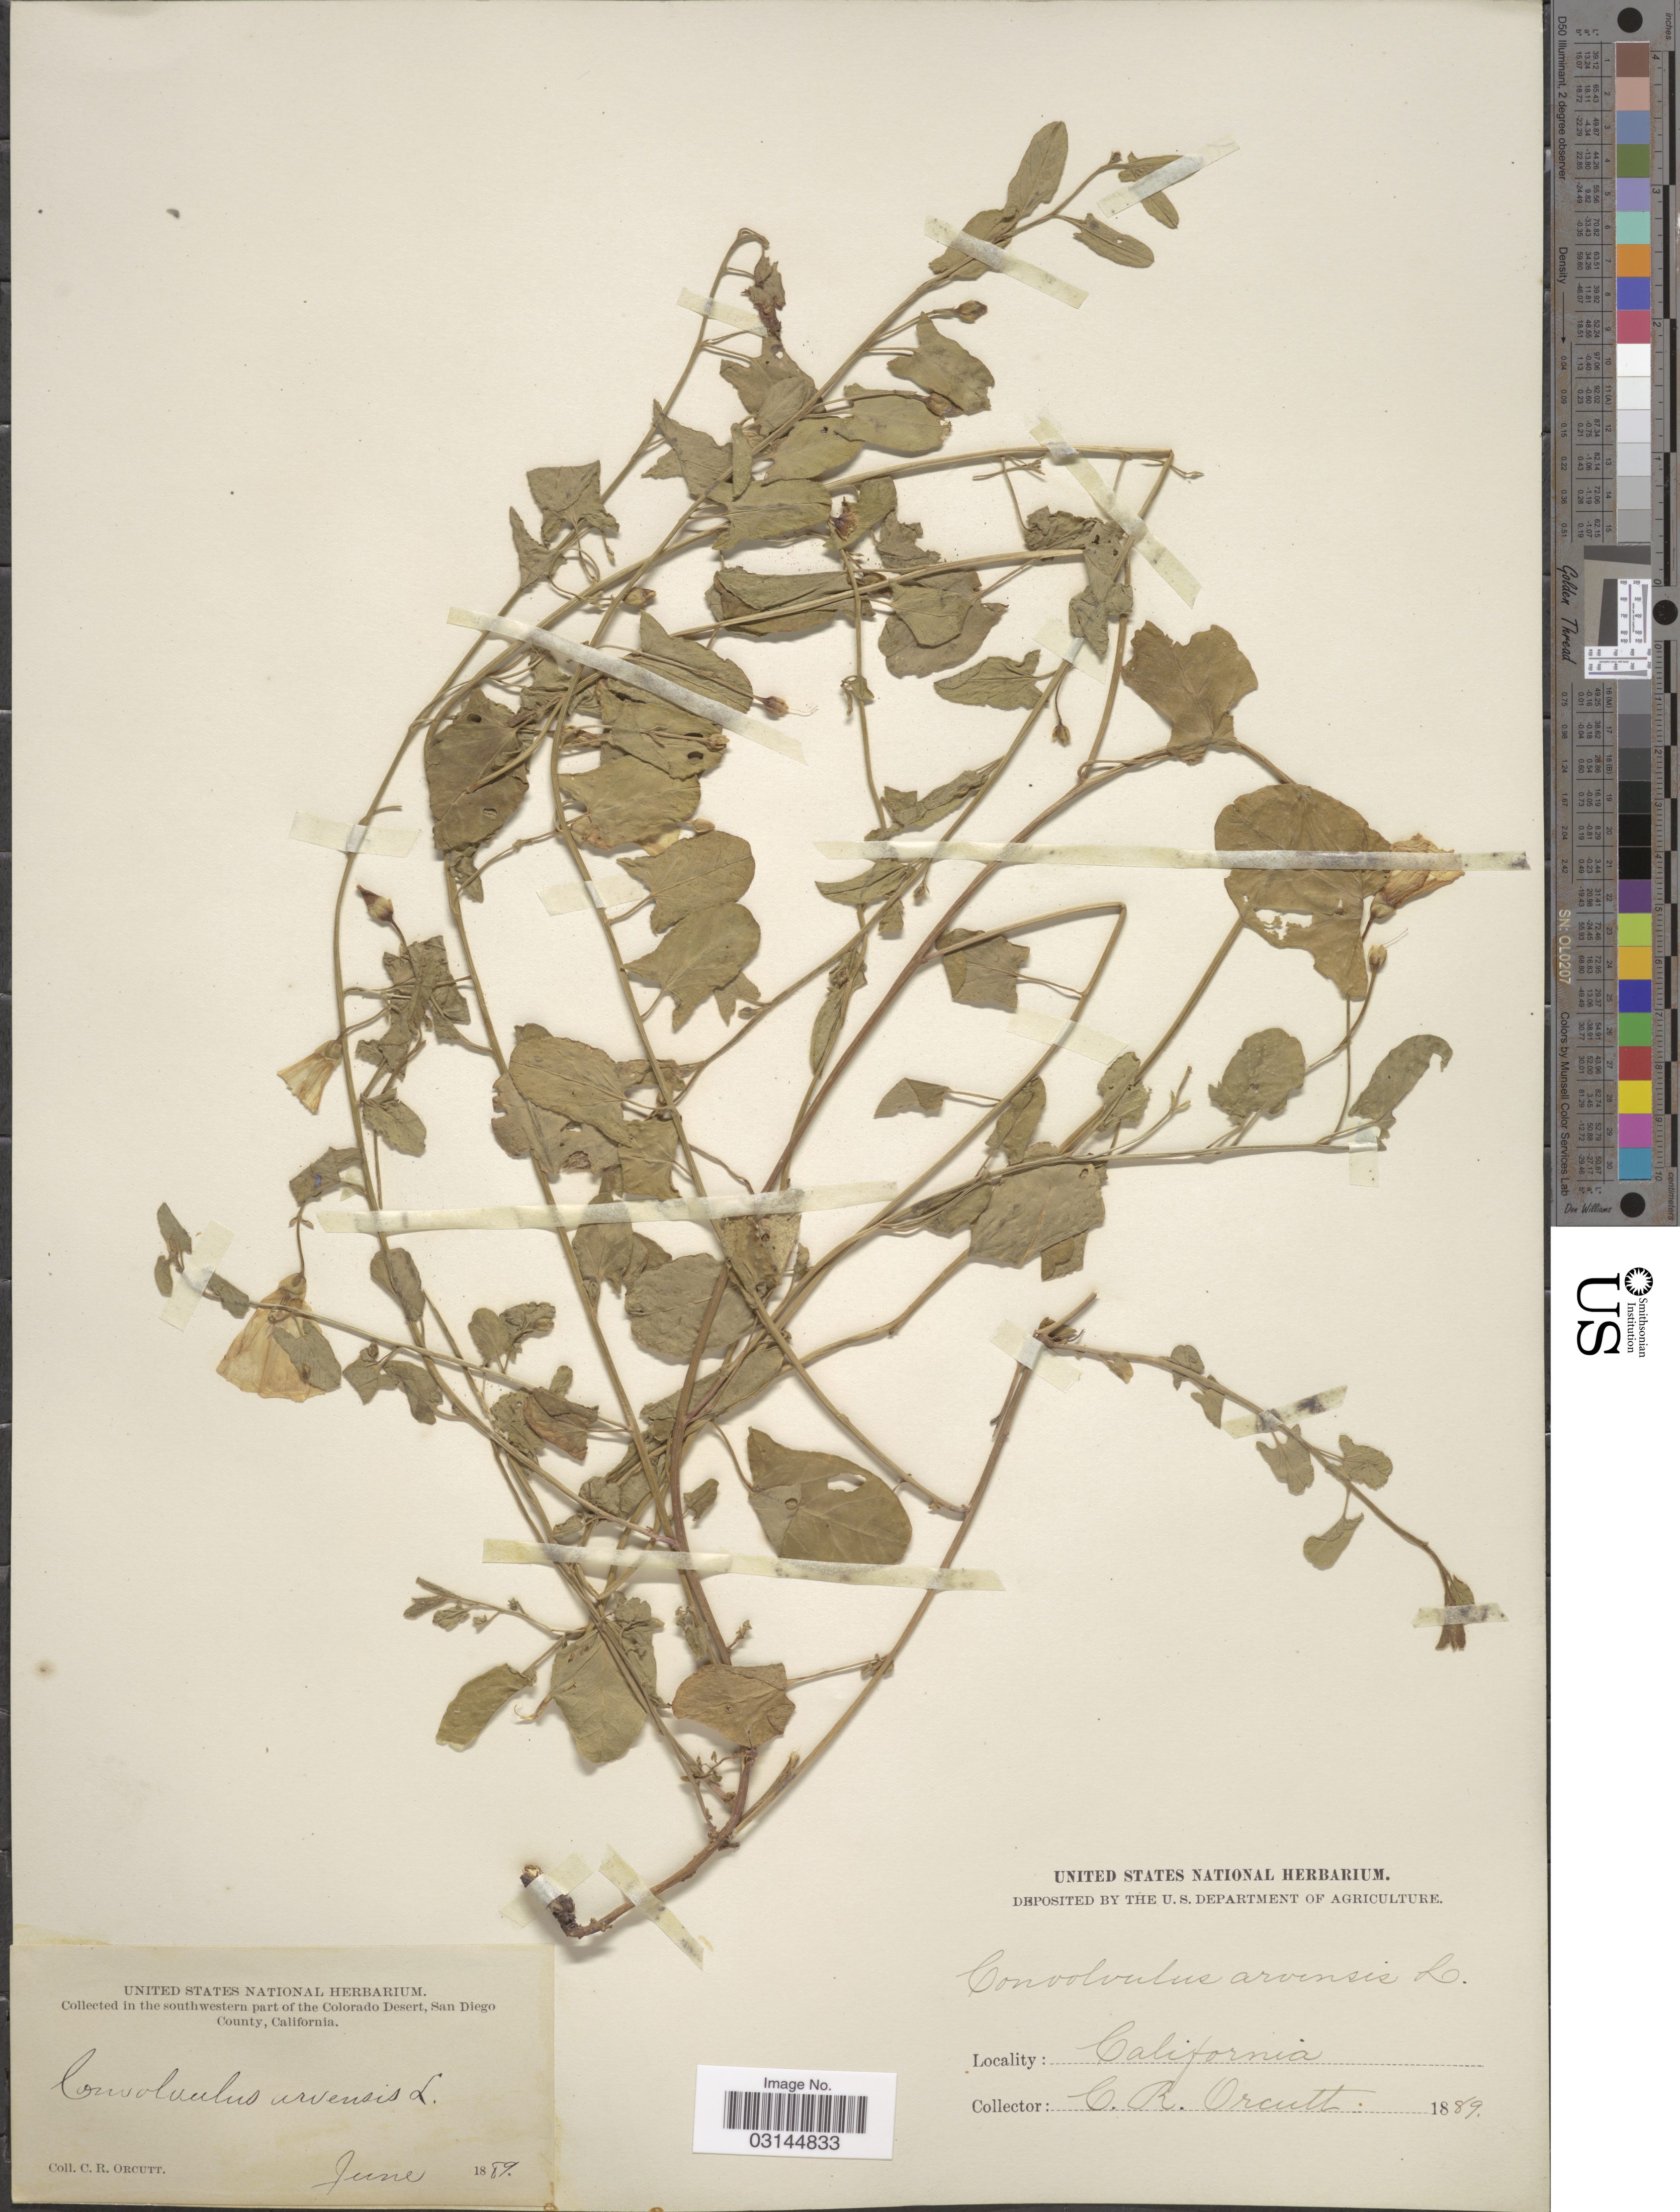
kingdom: Plantae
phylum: Tracheophyta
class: Magnoliopsida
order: Solanales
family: Convolvulaceae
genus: Convolvulus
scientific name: Convolvulus arvensis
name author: L.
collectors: C. R. Orcutt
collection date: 1889-06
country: United States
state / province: California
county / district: San Diego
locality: In the southwestern part of the Colorado Desert, San Diego County.